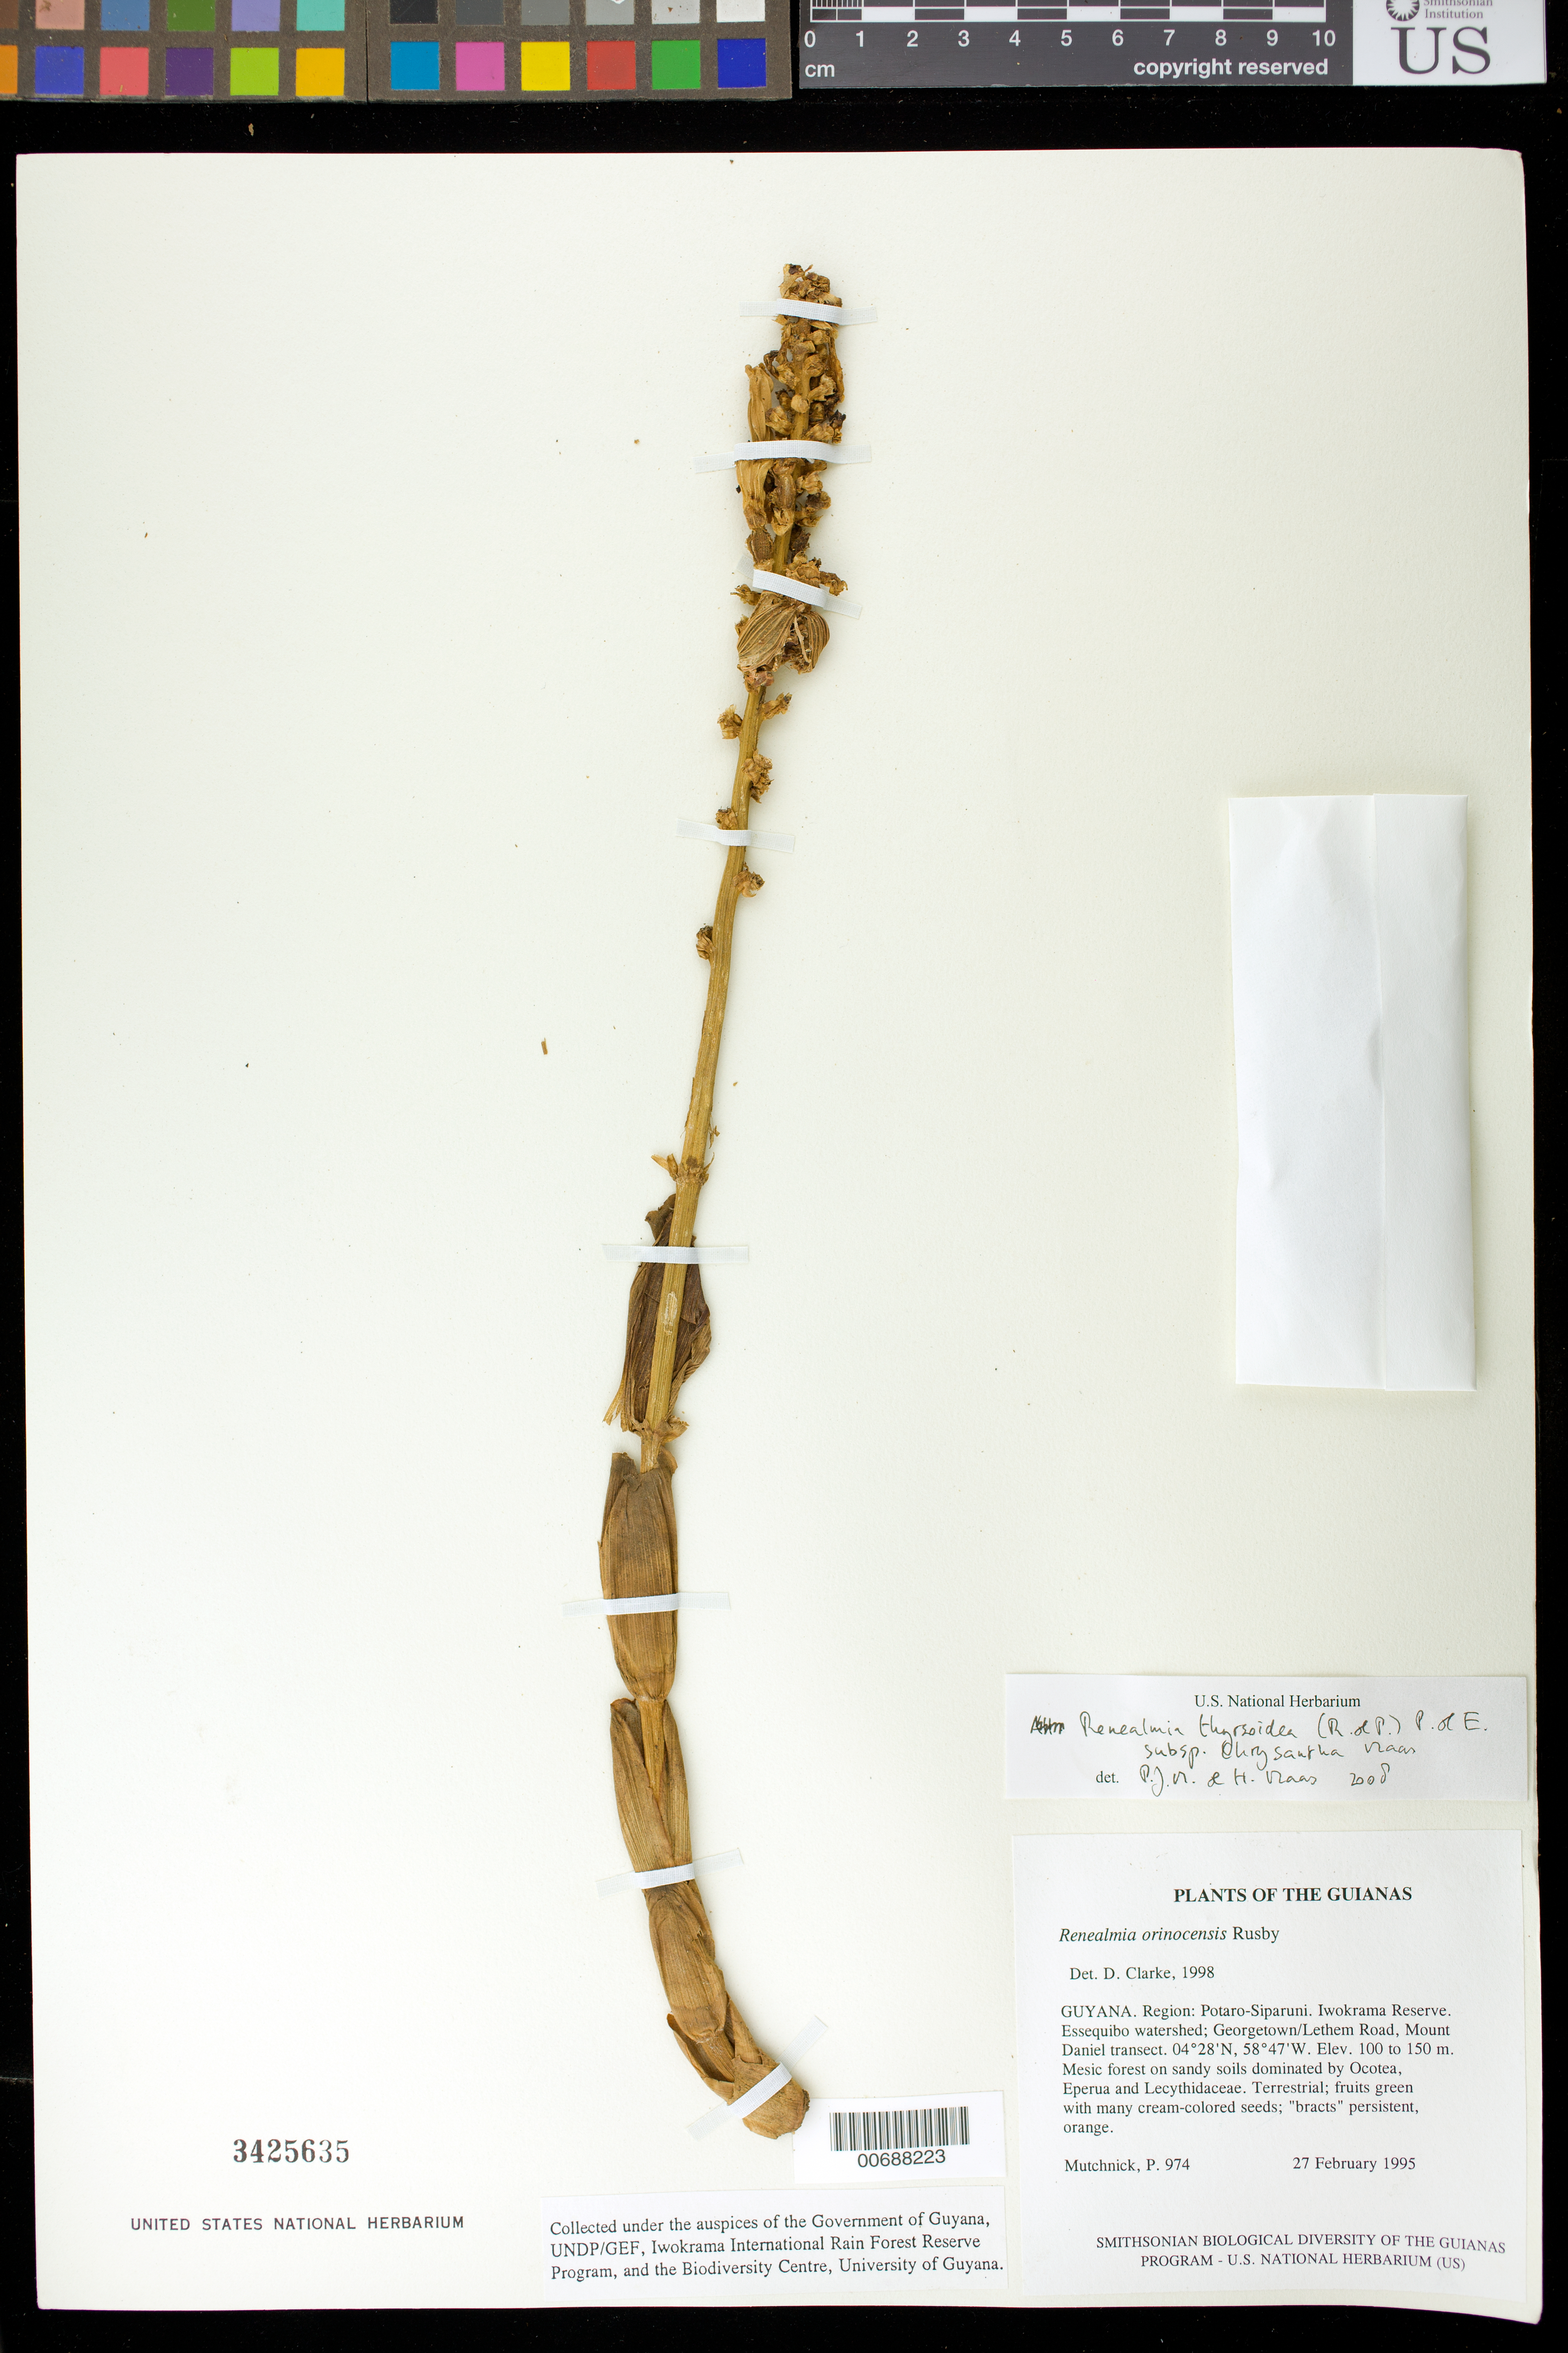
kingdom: Plantae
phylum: Tracheophyta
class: Liliopsida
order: Zingiberales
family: Zingiberaceae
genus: Renealmia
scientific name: Renealmia thyrsoidea subsp. chrysantha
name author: Maas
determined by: Maas, Paul J.; Maas, H.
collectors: P. Mutchnick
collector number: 974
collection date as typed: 27 February 1995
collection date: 1995-02-27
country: Guyana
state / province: Potaro-Siparuni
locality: Iwokrama Reserve. Essequibo watershed; Georgetown/Lethem Road, Mount Daniel transect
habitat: Mesic forest on sandy soils dominated by Ocotea, Eperua and Lecythidaceae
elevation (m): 100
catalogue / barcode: US 3425635